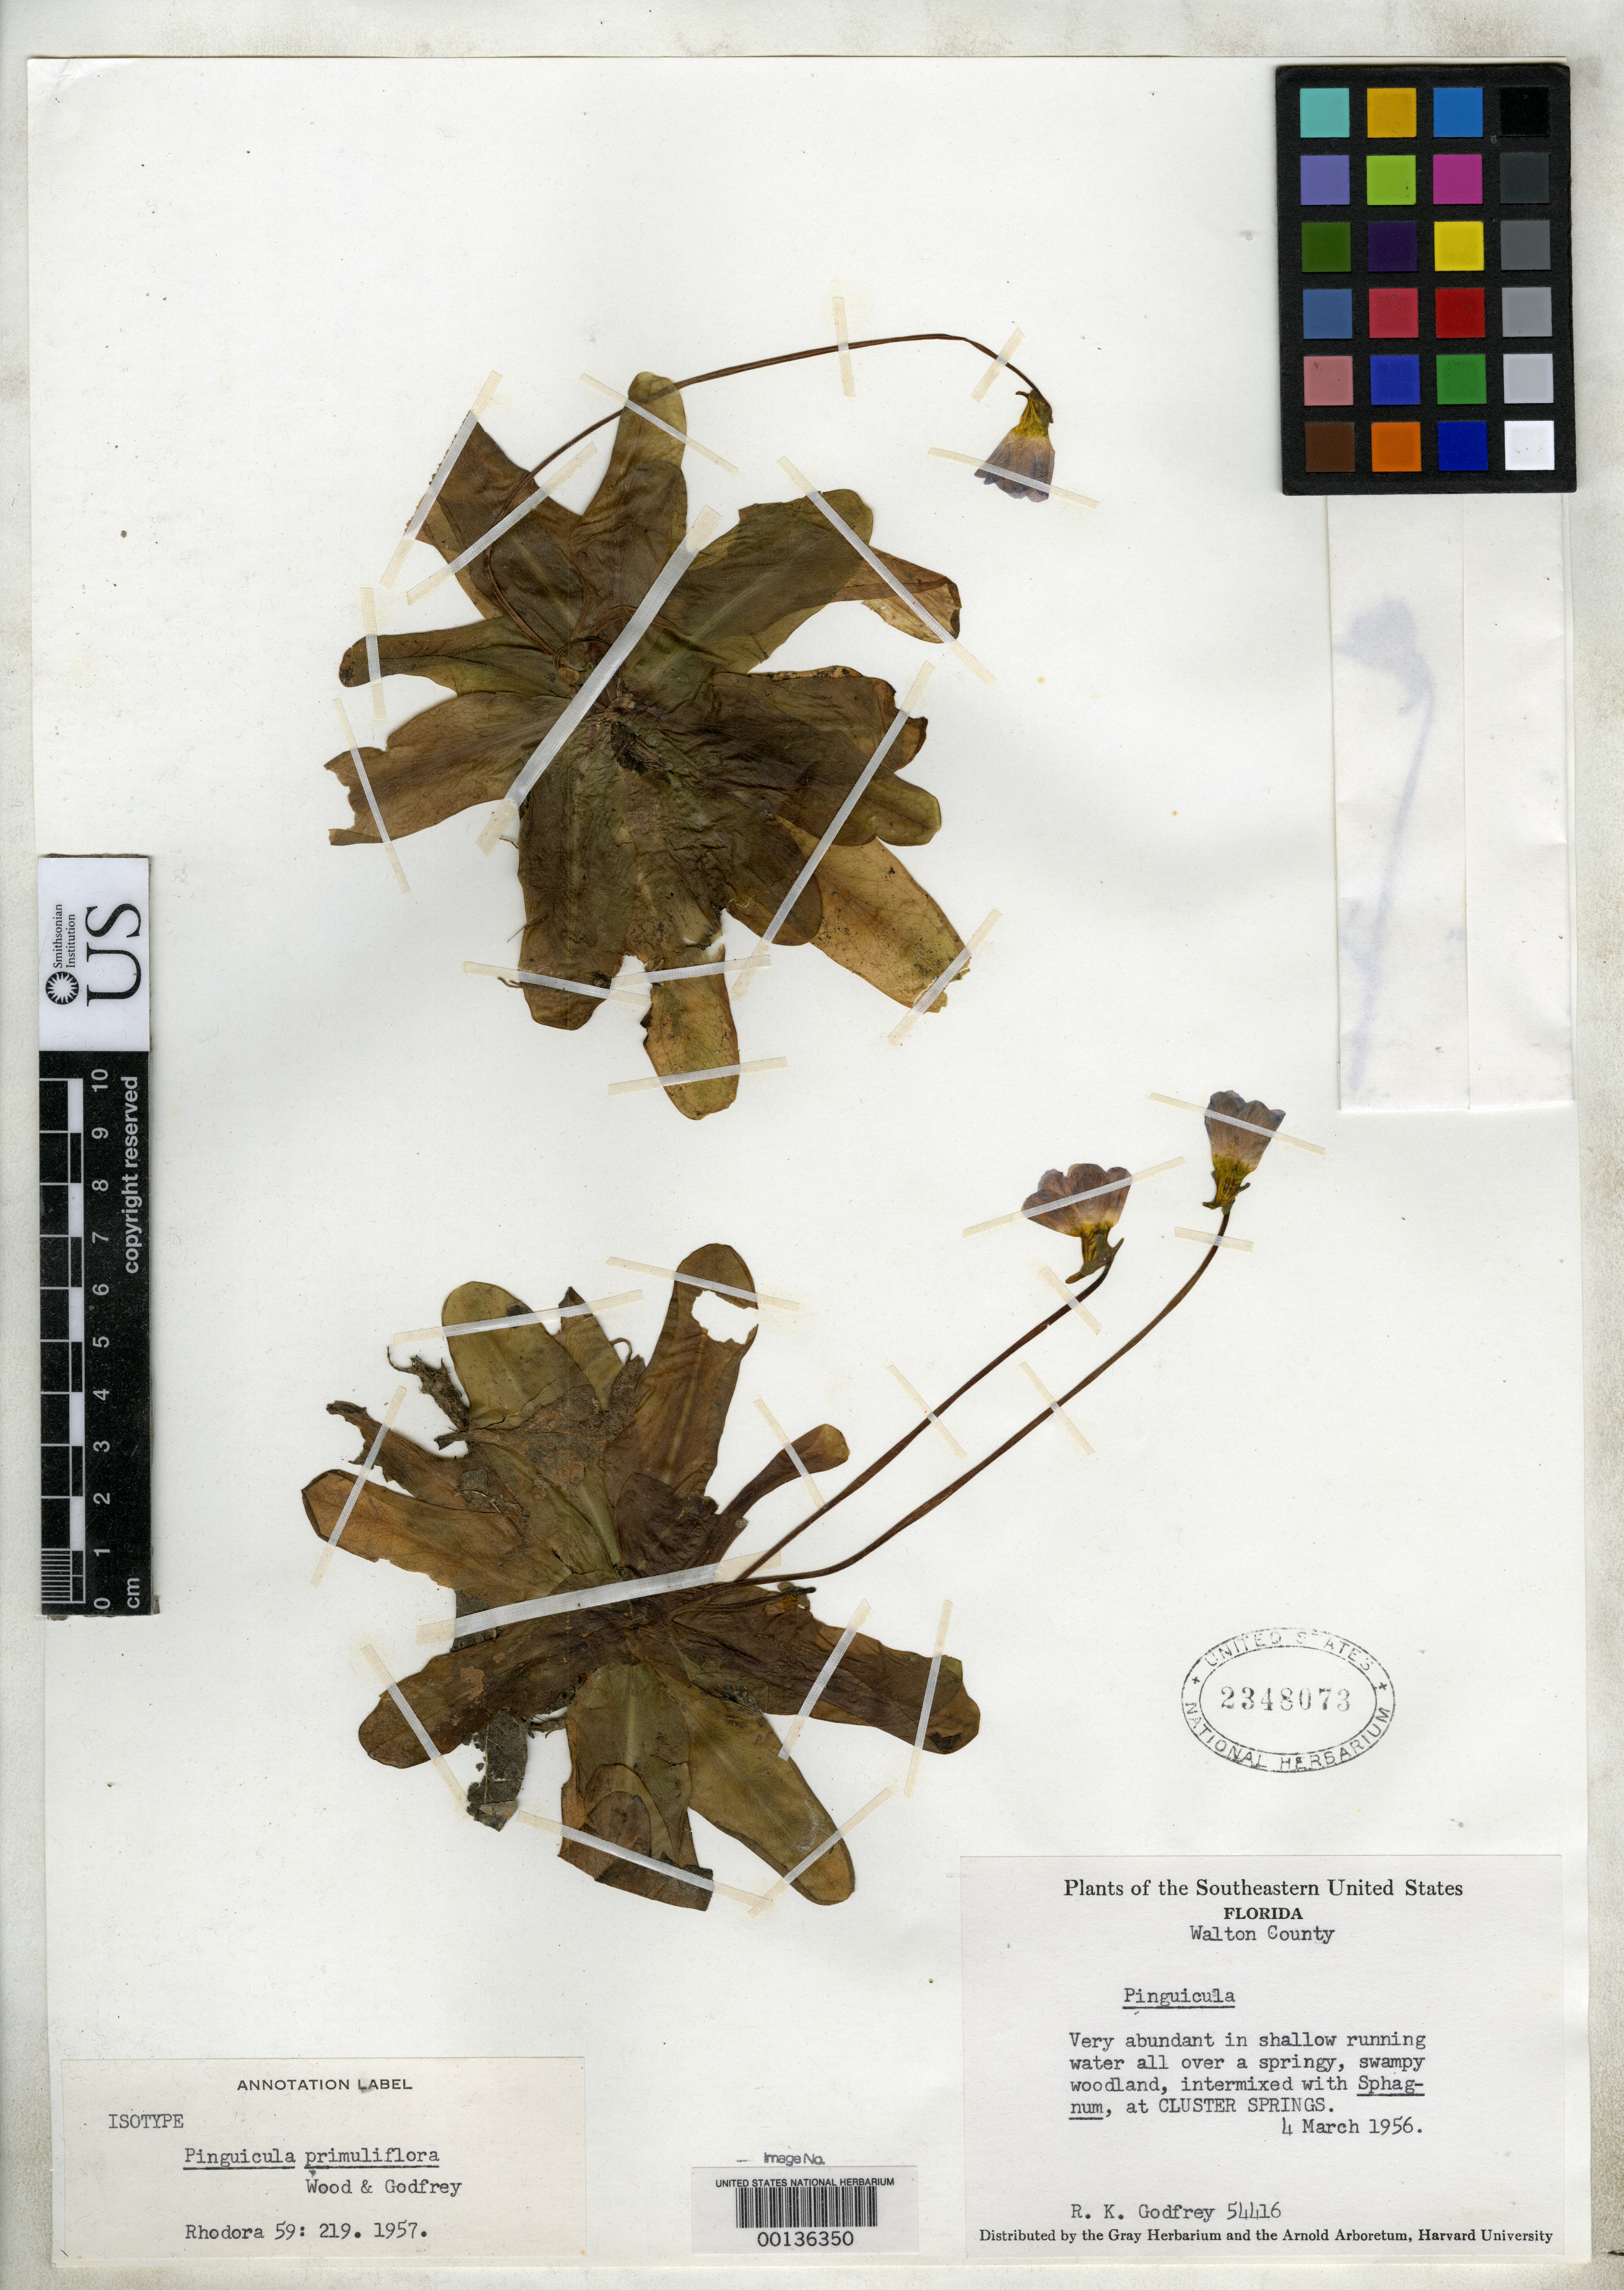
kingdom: Plantae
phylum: Tracheophyta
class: Magnoliopsida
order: Lamiales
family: Lentibulariaceae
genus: Pinguicula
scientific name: Pinguicula primuliflora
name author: C.E. Wood & R.K. Godfrey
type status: Isotype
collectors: R. K. Godfrey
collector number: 54416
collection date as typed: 04 Mar 1956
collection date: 1956-03-04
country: United States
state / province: Florida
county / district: Walton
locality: Cluster Springs.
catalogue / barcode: US 2348073